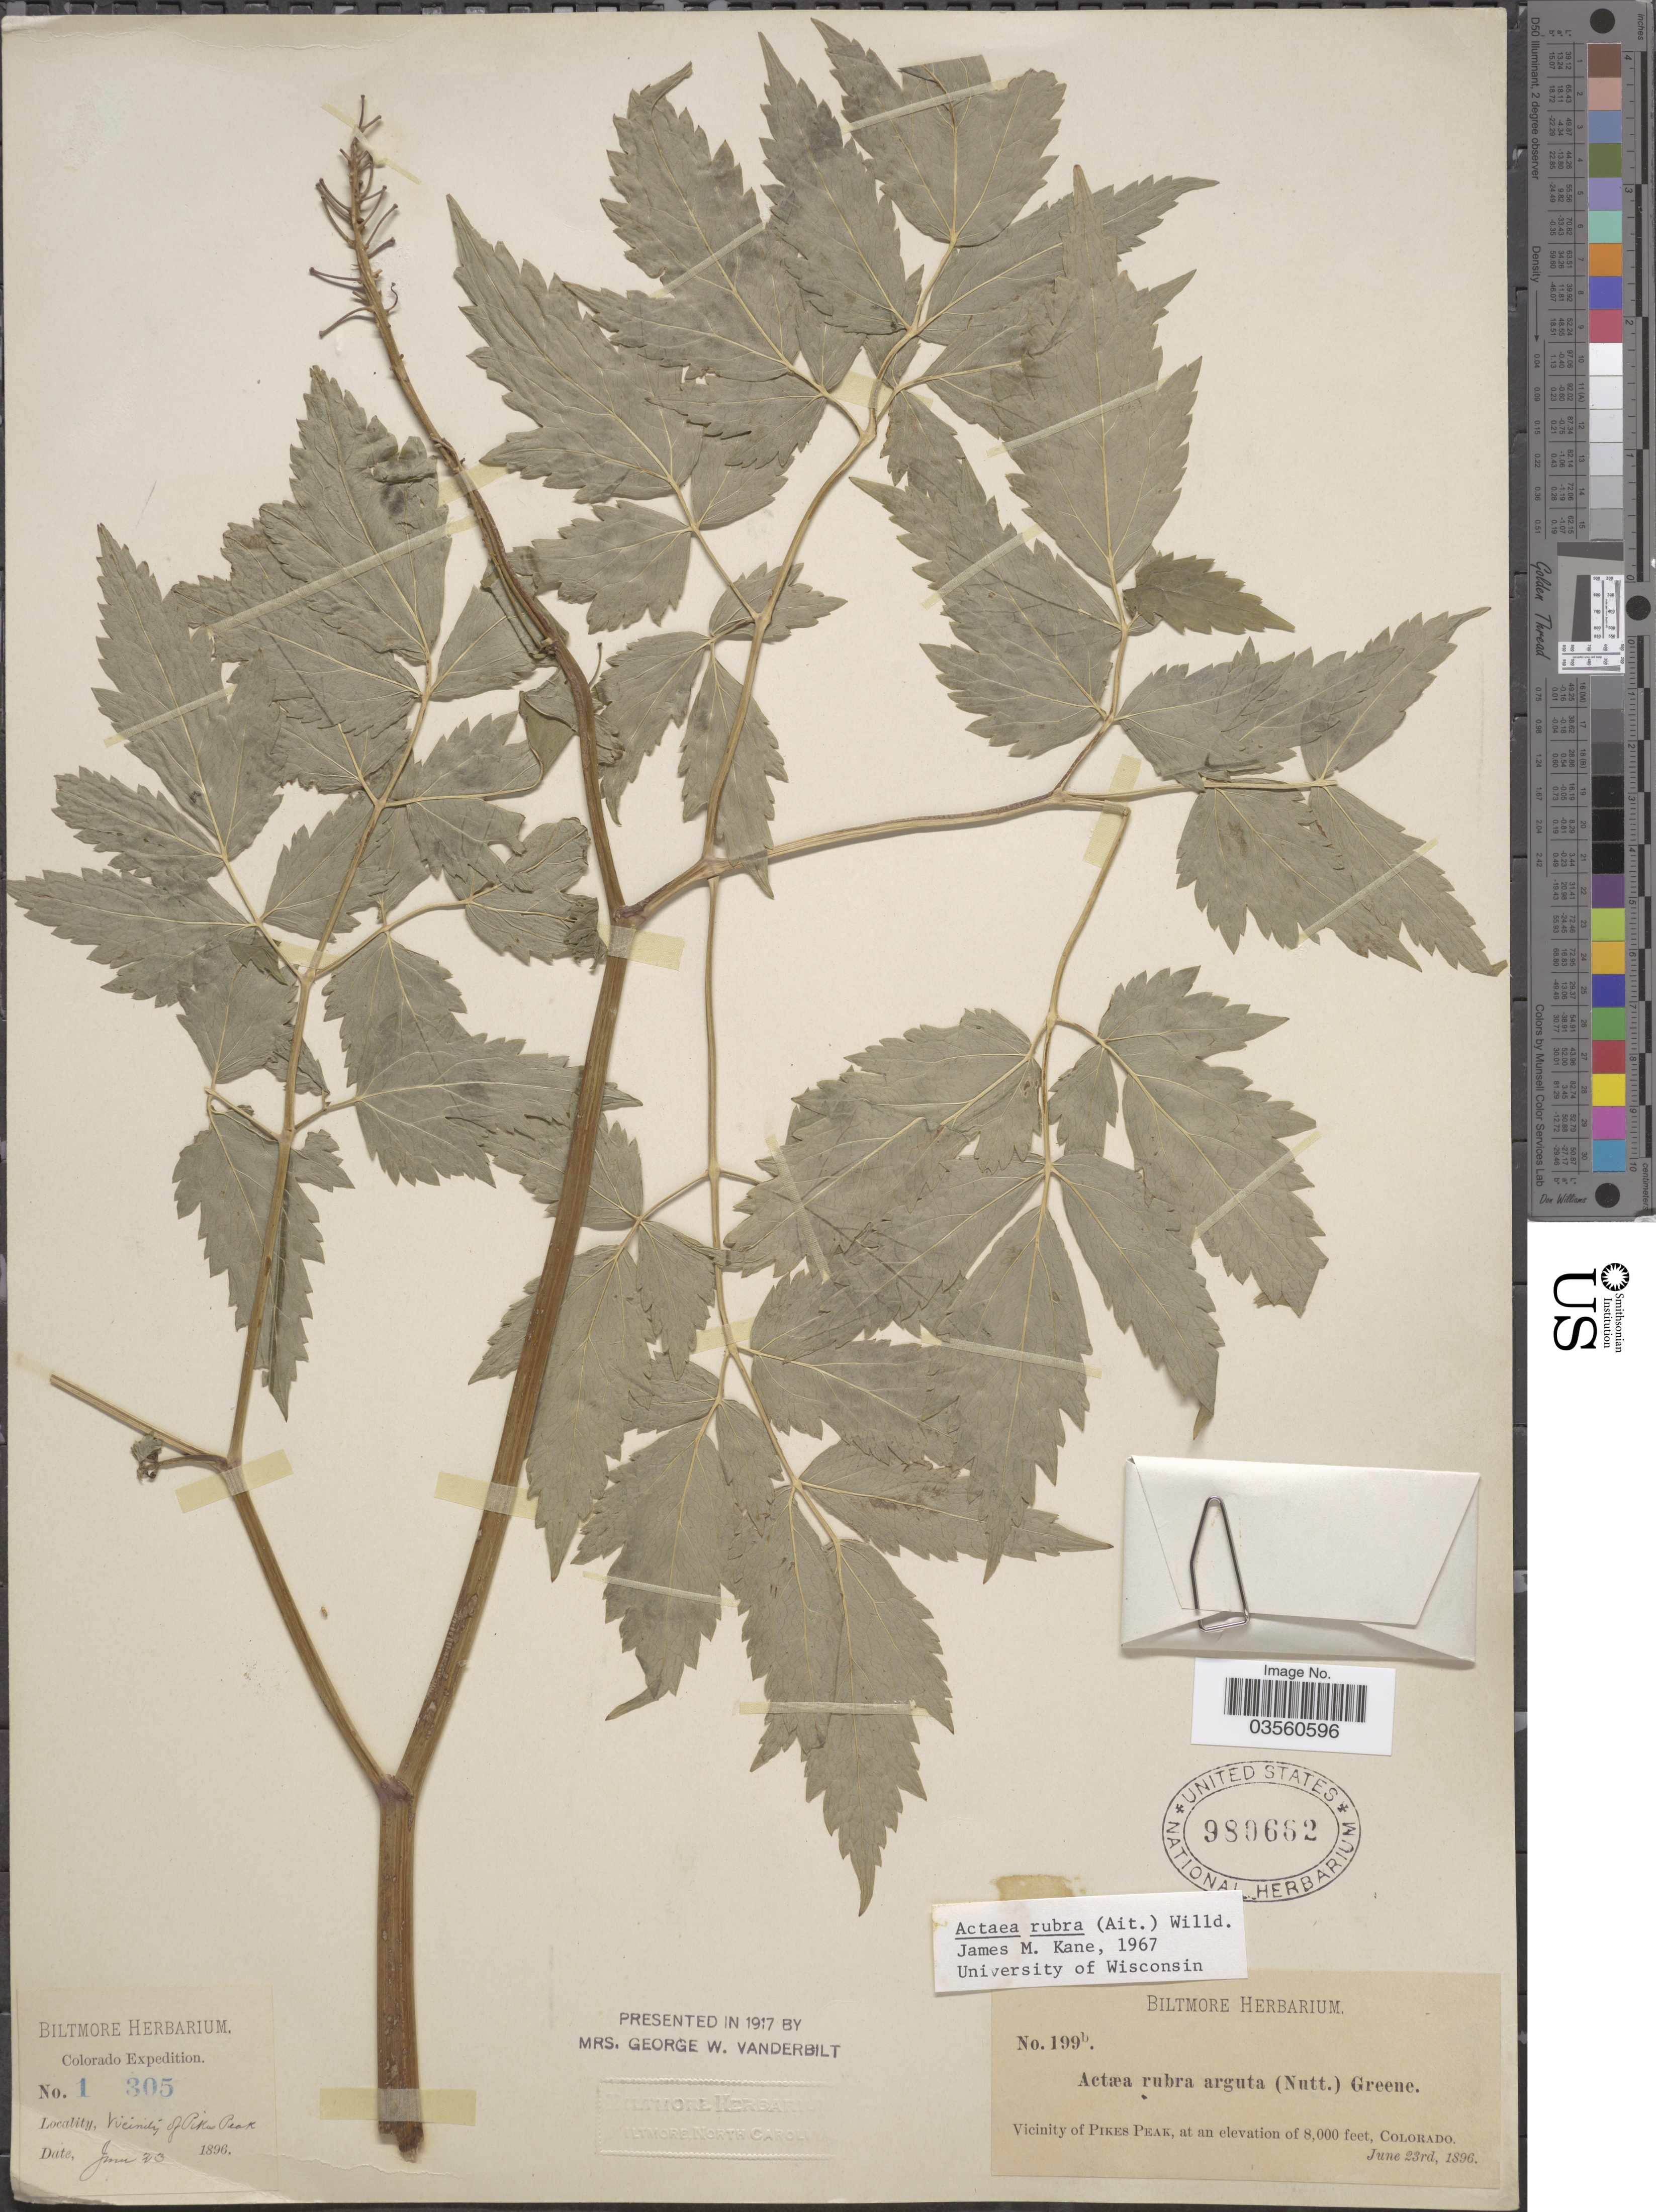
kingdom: Plantae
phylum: Tracheophyta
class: Magnoliopsida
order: Ranunculales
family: Ranunculaceae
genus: Actaea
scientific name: Actaea rubra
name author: (Aiton) Willd.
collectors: ex herb. Biltmore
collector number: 199b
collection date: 1896-06-23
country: United States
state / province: Colorado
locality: Vicinity of Pikes Peak.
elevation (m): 2438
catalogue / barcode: US 980662